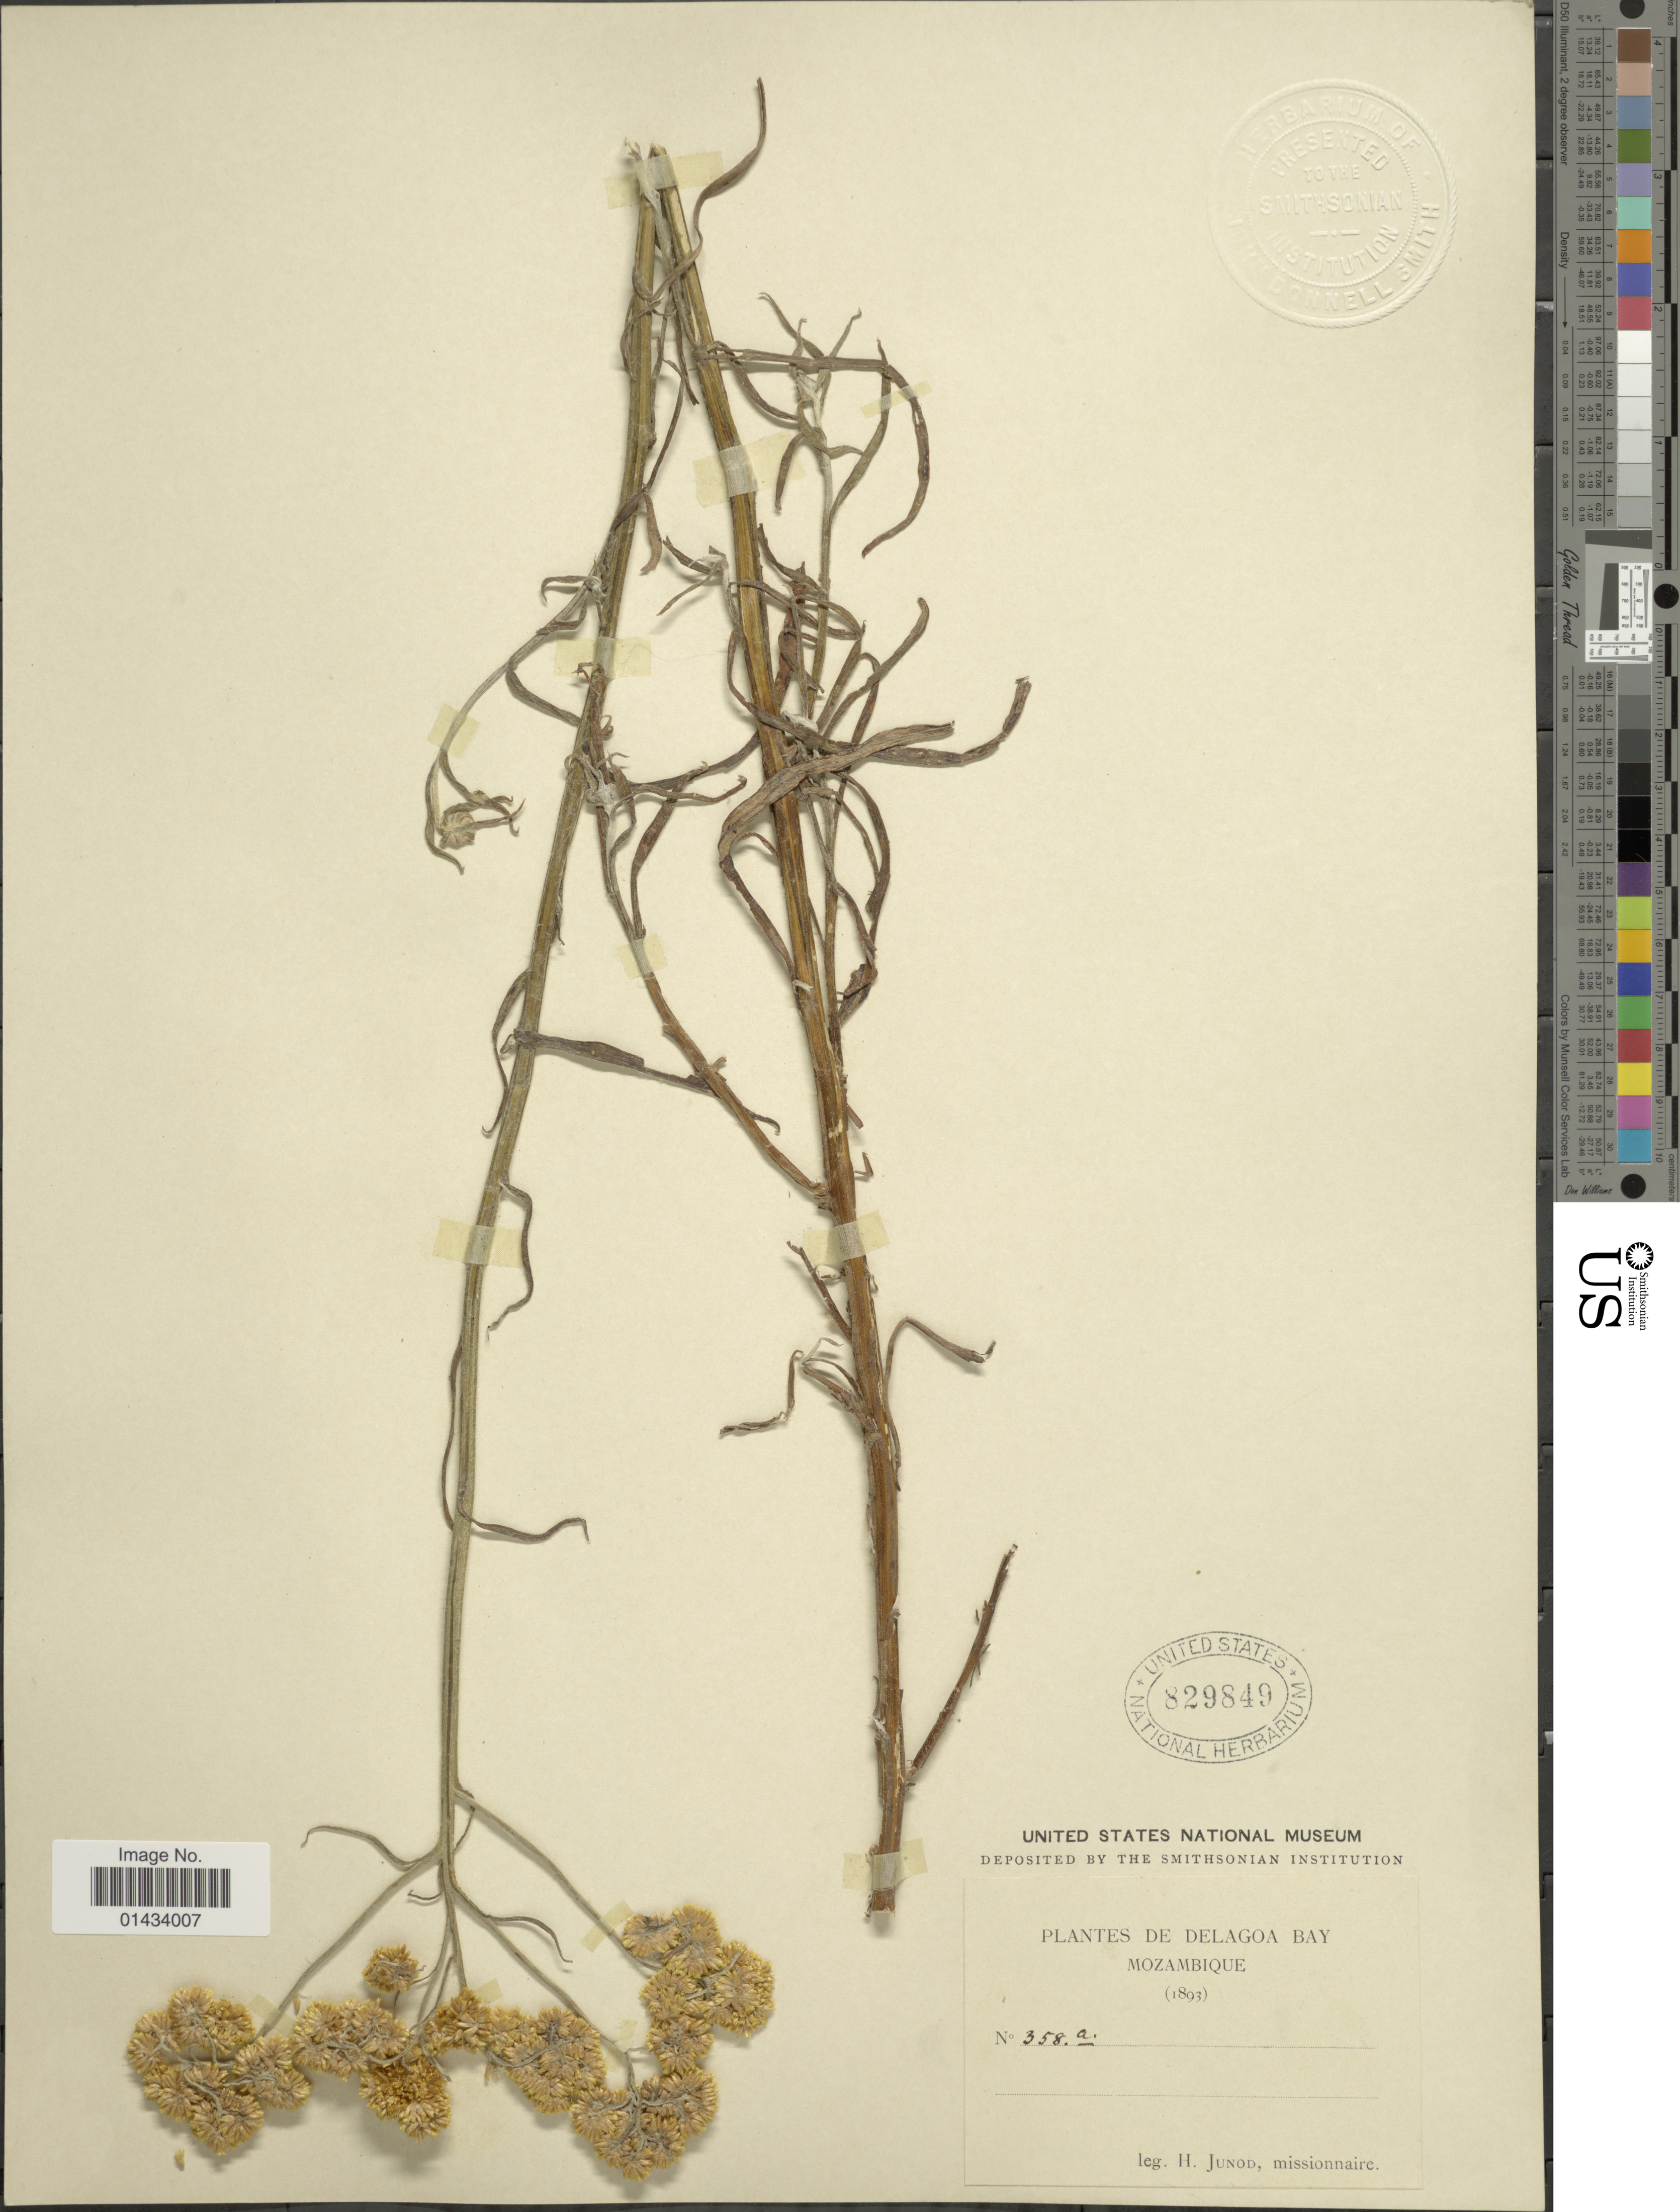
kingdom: Plantae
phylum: Tracheophyta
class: Magnoliopsida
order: Asterales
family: Asteraceae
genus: Helichrysum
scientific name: Helichrysum sp.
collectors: H. Junod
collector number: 358a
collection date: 1893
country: Mozambique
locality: Delagoa Bay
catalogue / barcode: US 829849